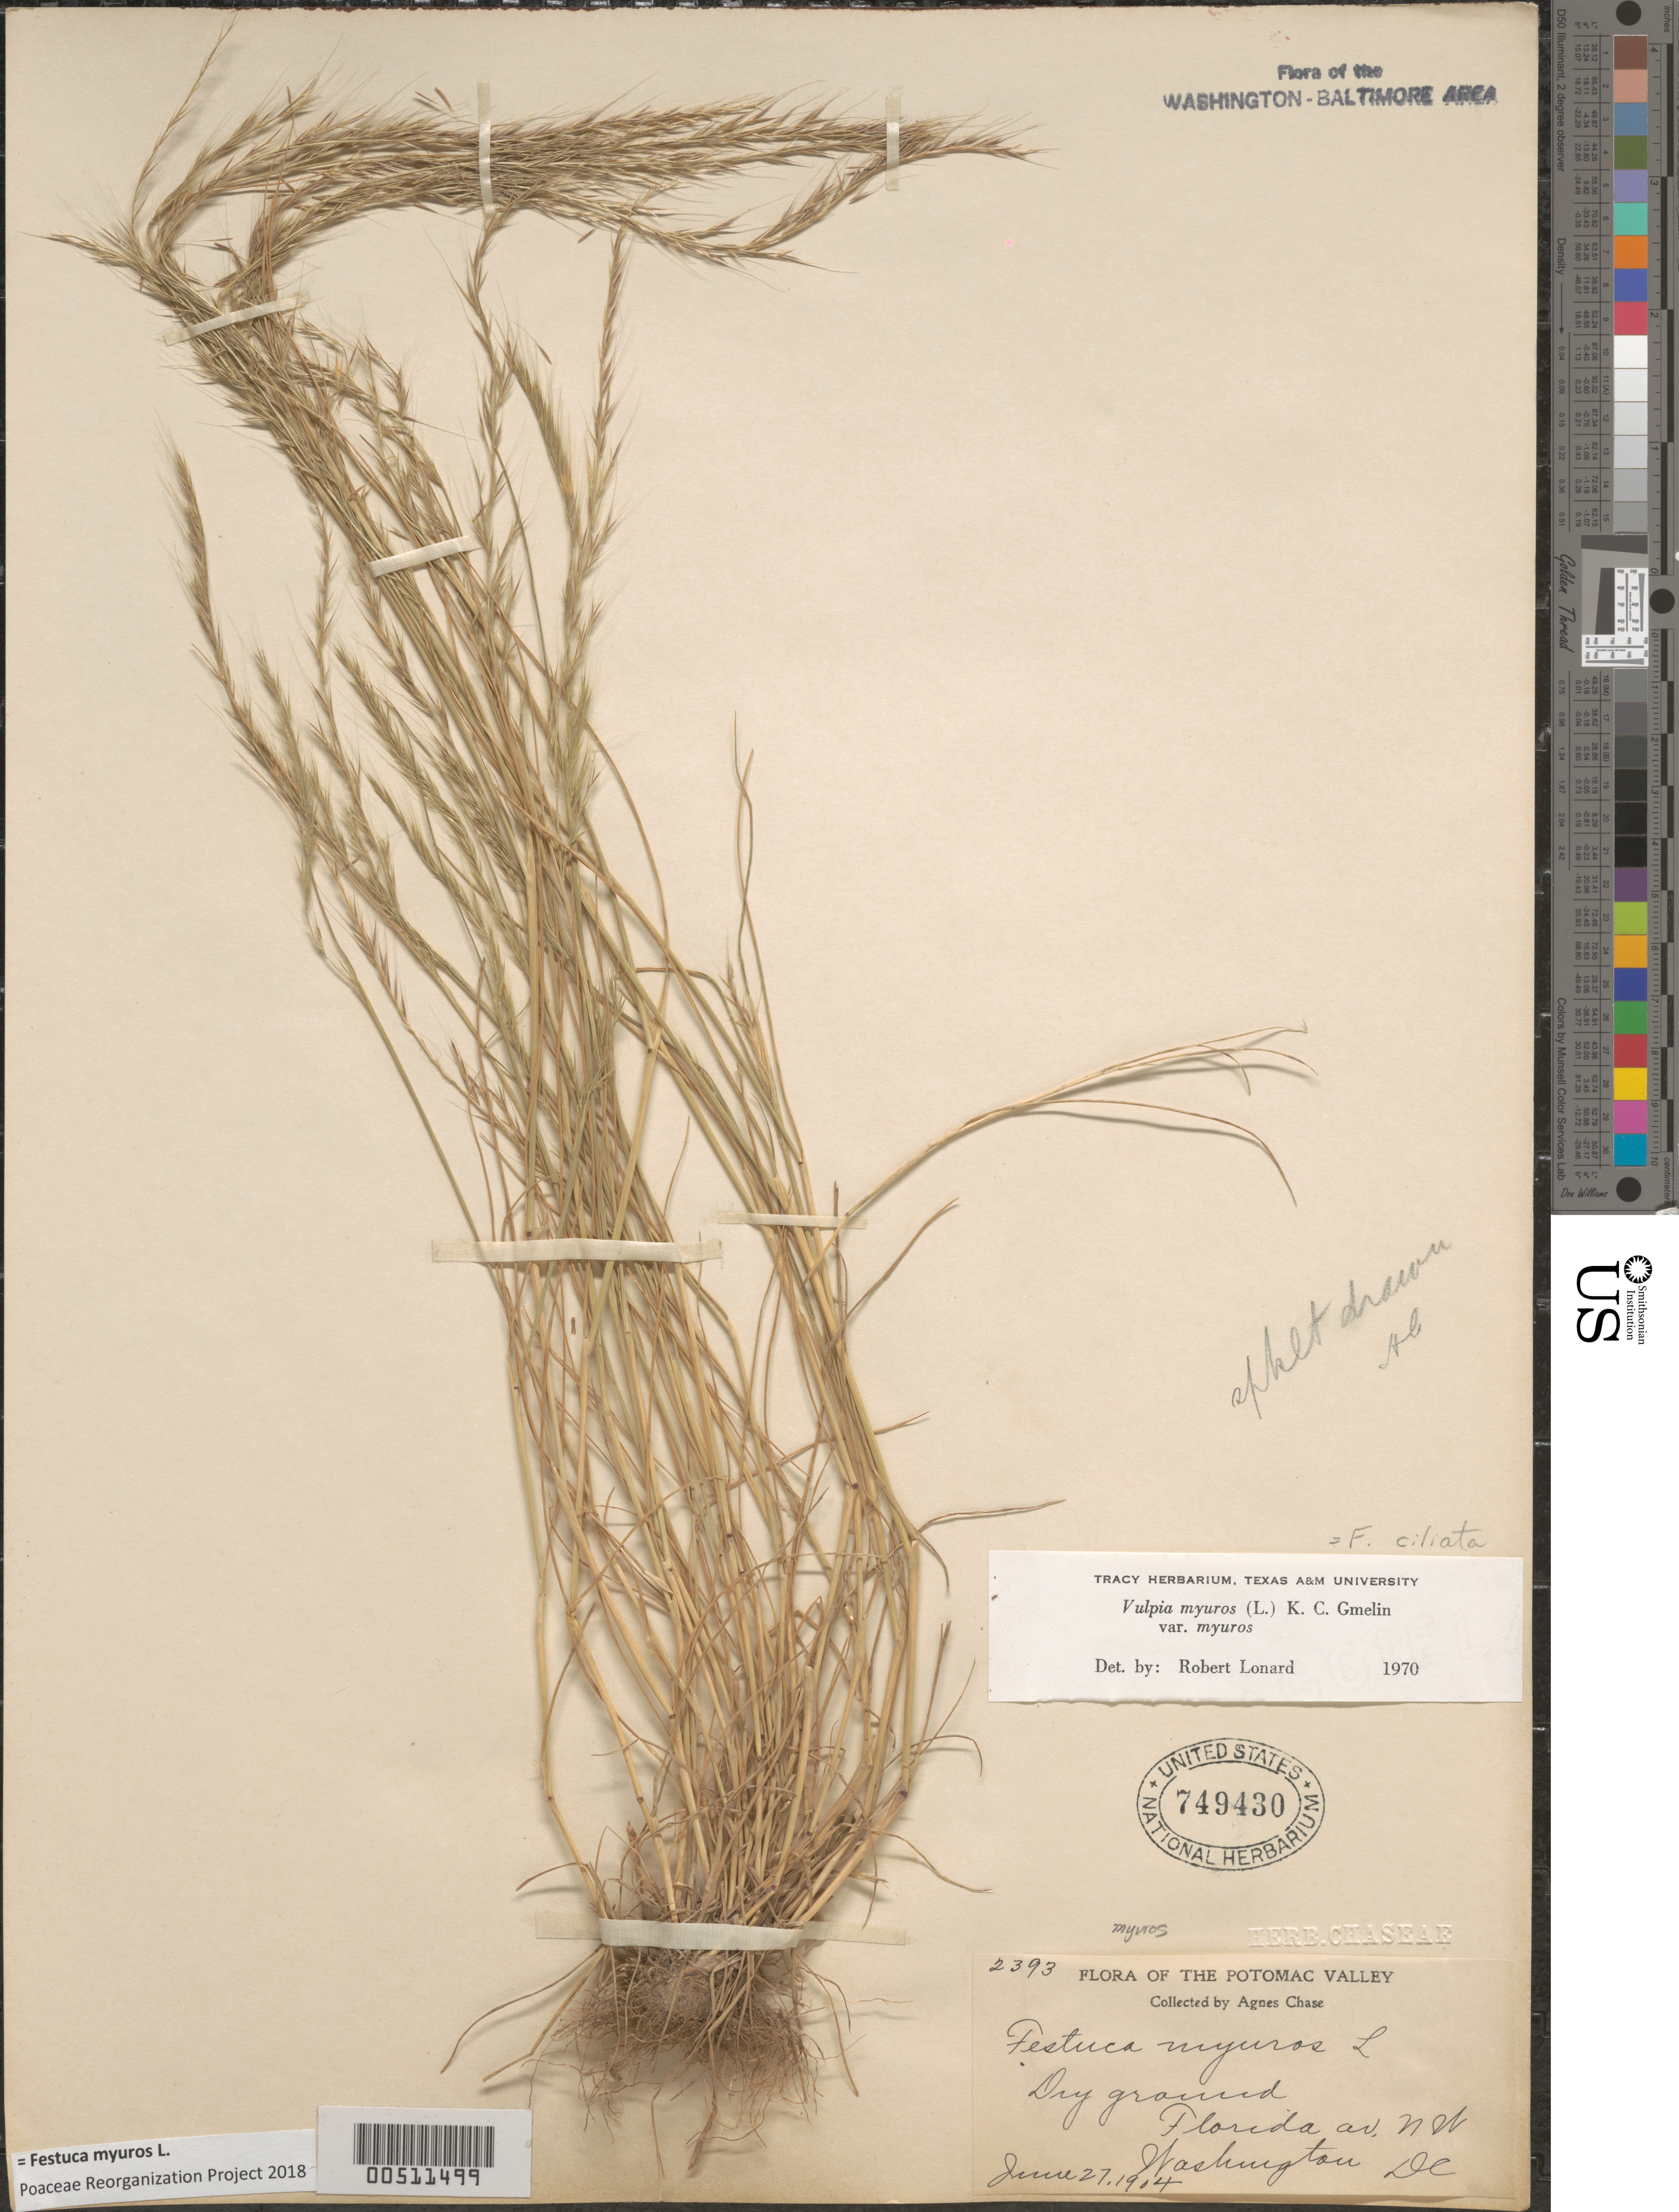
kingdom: Plantae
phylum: Tracheophyta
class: Liliopsida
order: Poales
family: Poaceae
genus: Festuca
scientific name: Festuca myuros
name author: L.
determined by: Poaceae Reorganization Project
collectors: A. Chase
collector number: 2393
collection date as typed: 27 Jun 1904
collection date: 1904-06-27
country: United States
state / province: District of Columbia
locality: Florida Ave, NW, Washington DC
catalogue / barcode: US 749430